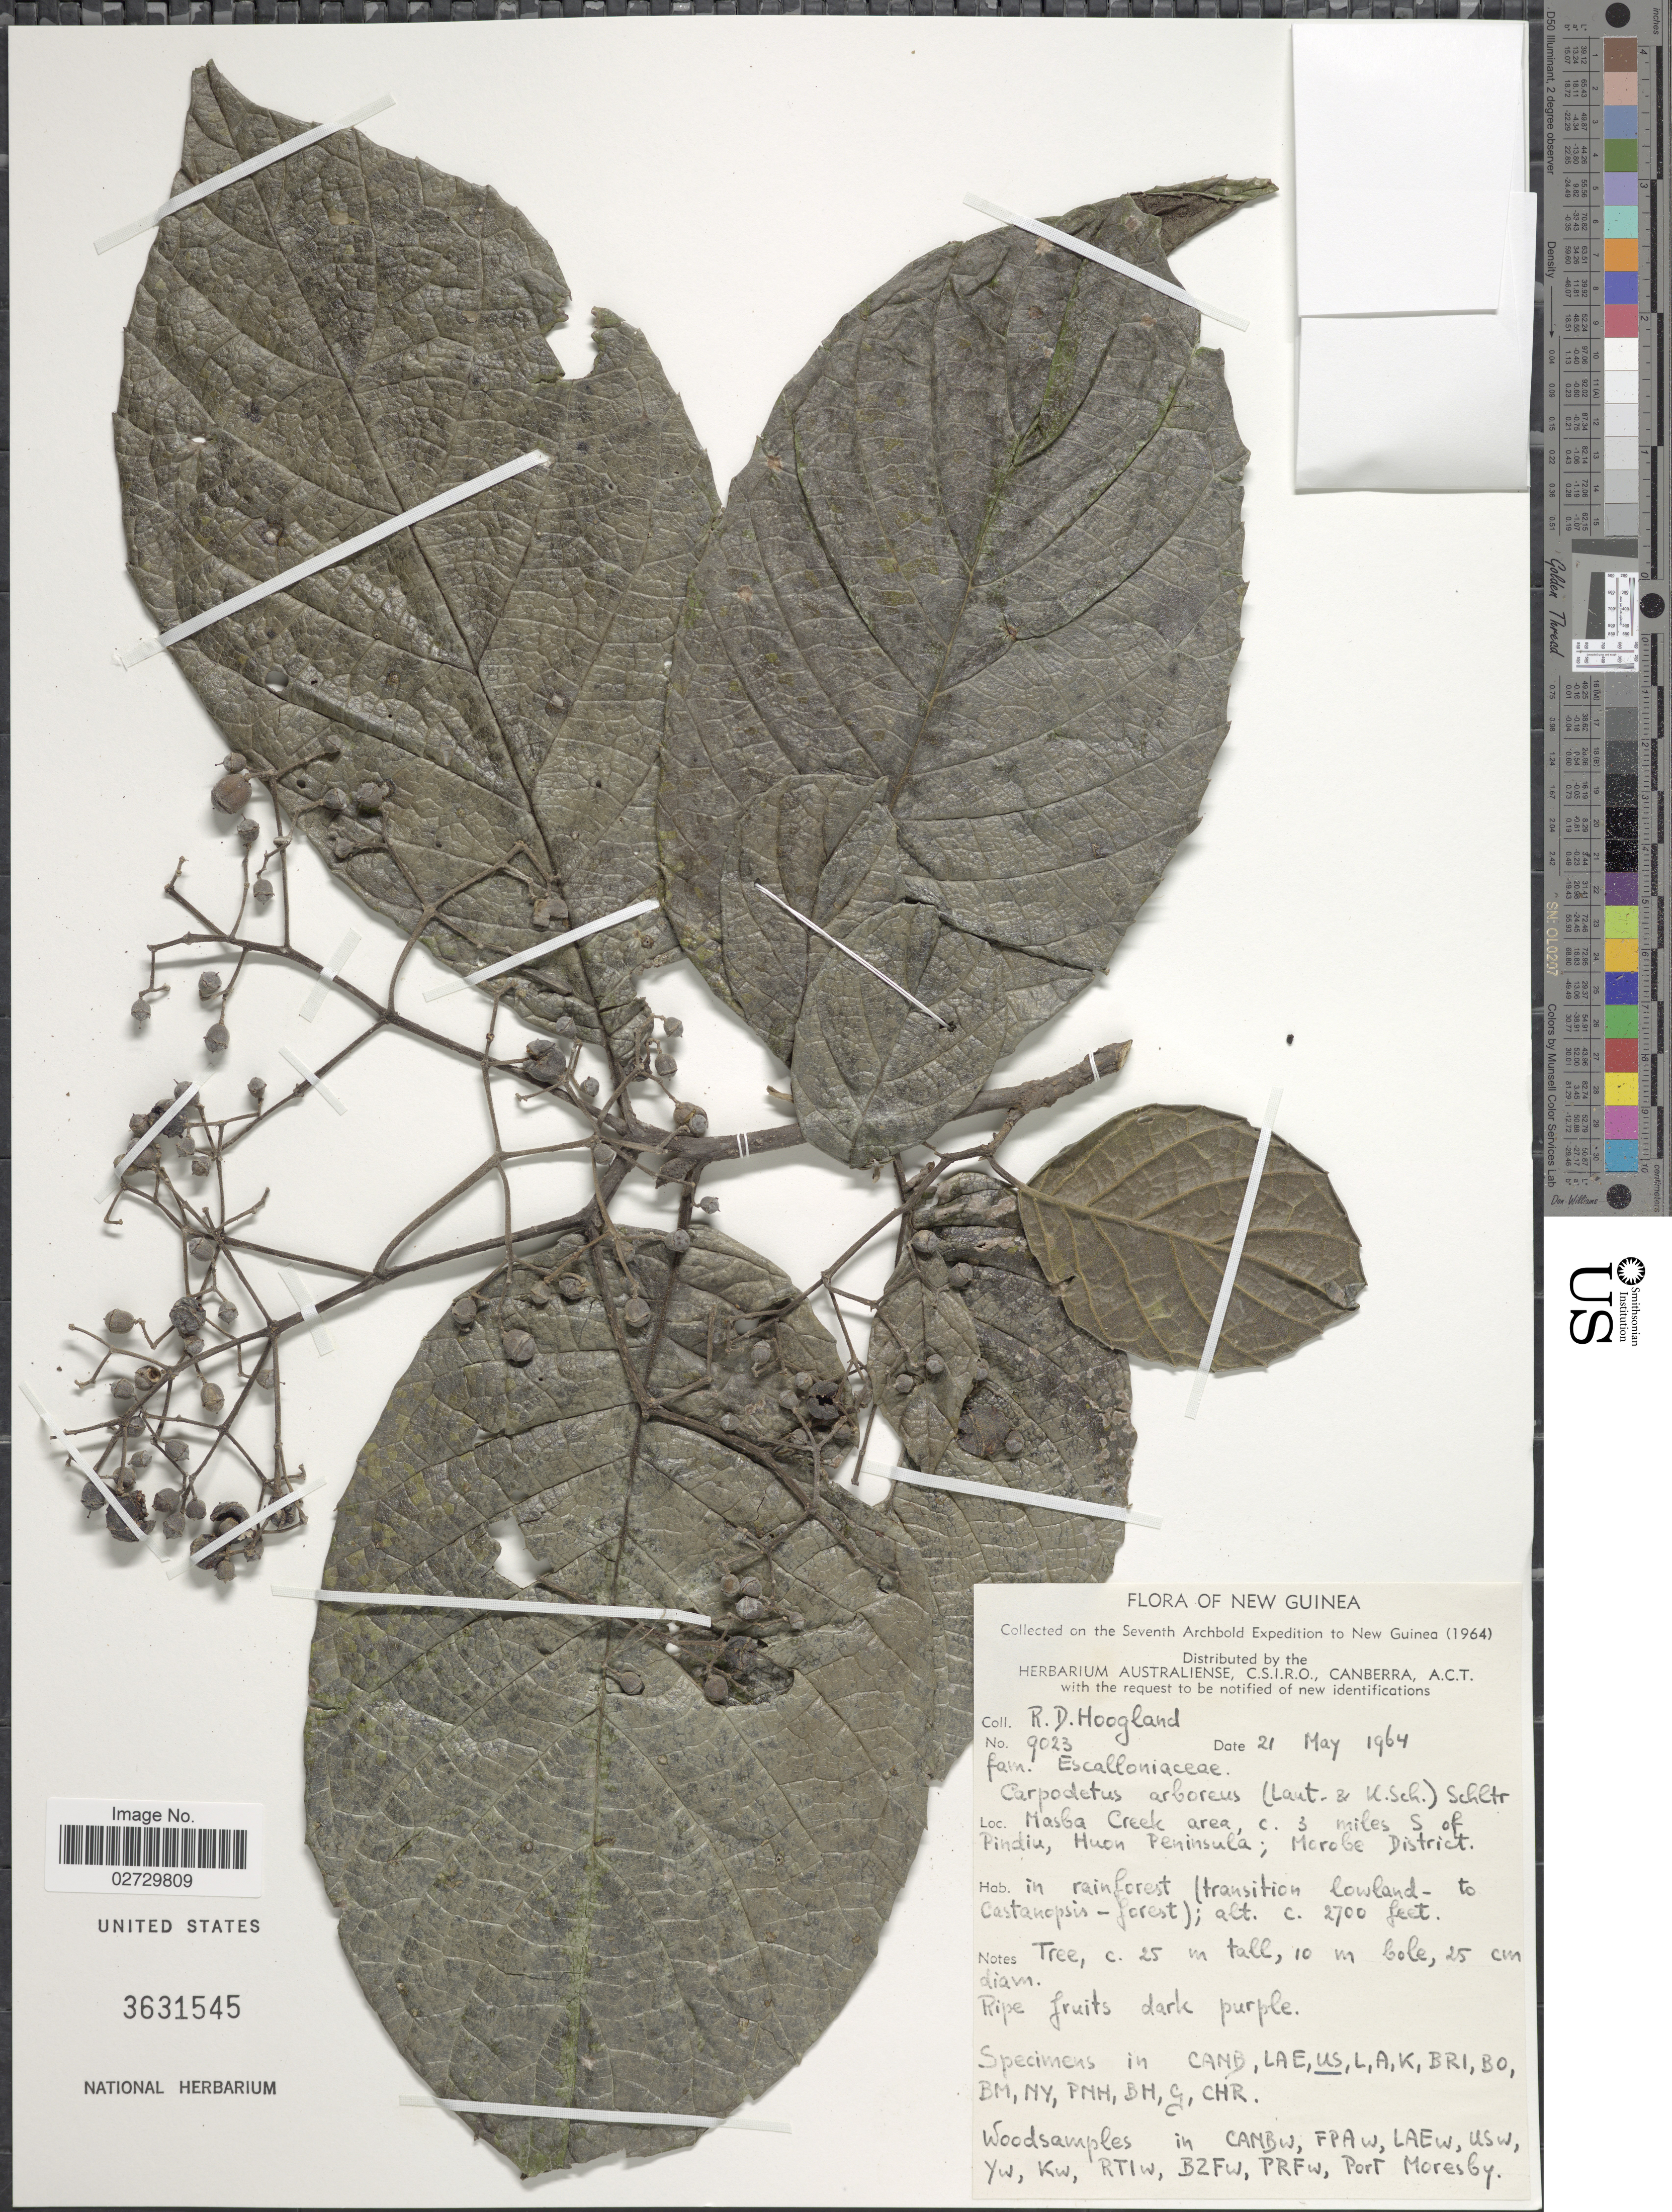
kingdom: Plantae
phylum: Tracheophyta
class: Magnoliopsida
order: Asterales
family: Rousseaceae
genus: Carpodetus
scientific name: Carpodetus arboreus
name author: Schltr.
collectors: R. D. Hoogland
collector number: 9023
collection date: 1964-05-21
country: Papua New Guinea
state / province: Morobe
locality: Masba Creek area, 3 miles S of Pindiu, Huon Peninsula, Morobe District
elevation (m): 823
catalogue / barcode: US 3631545